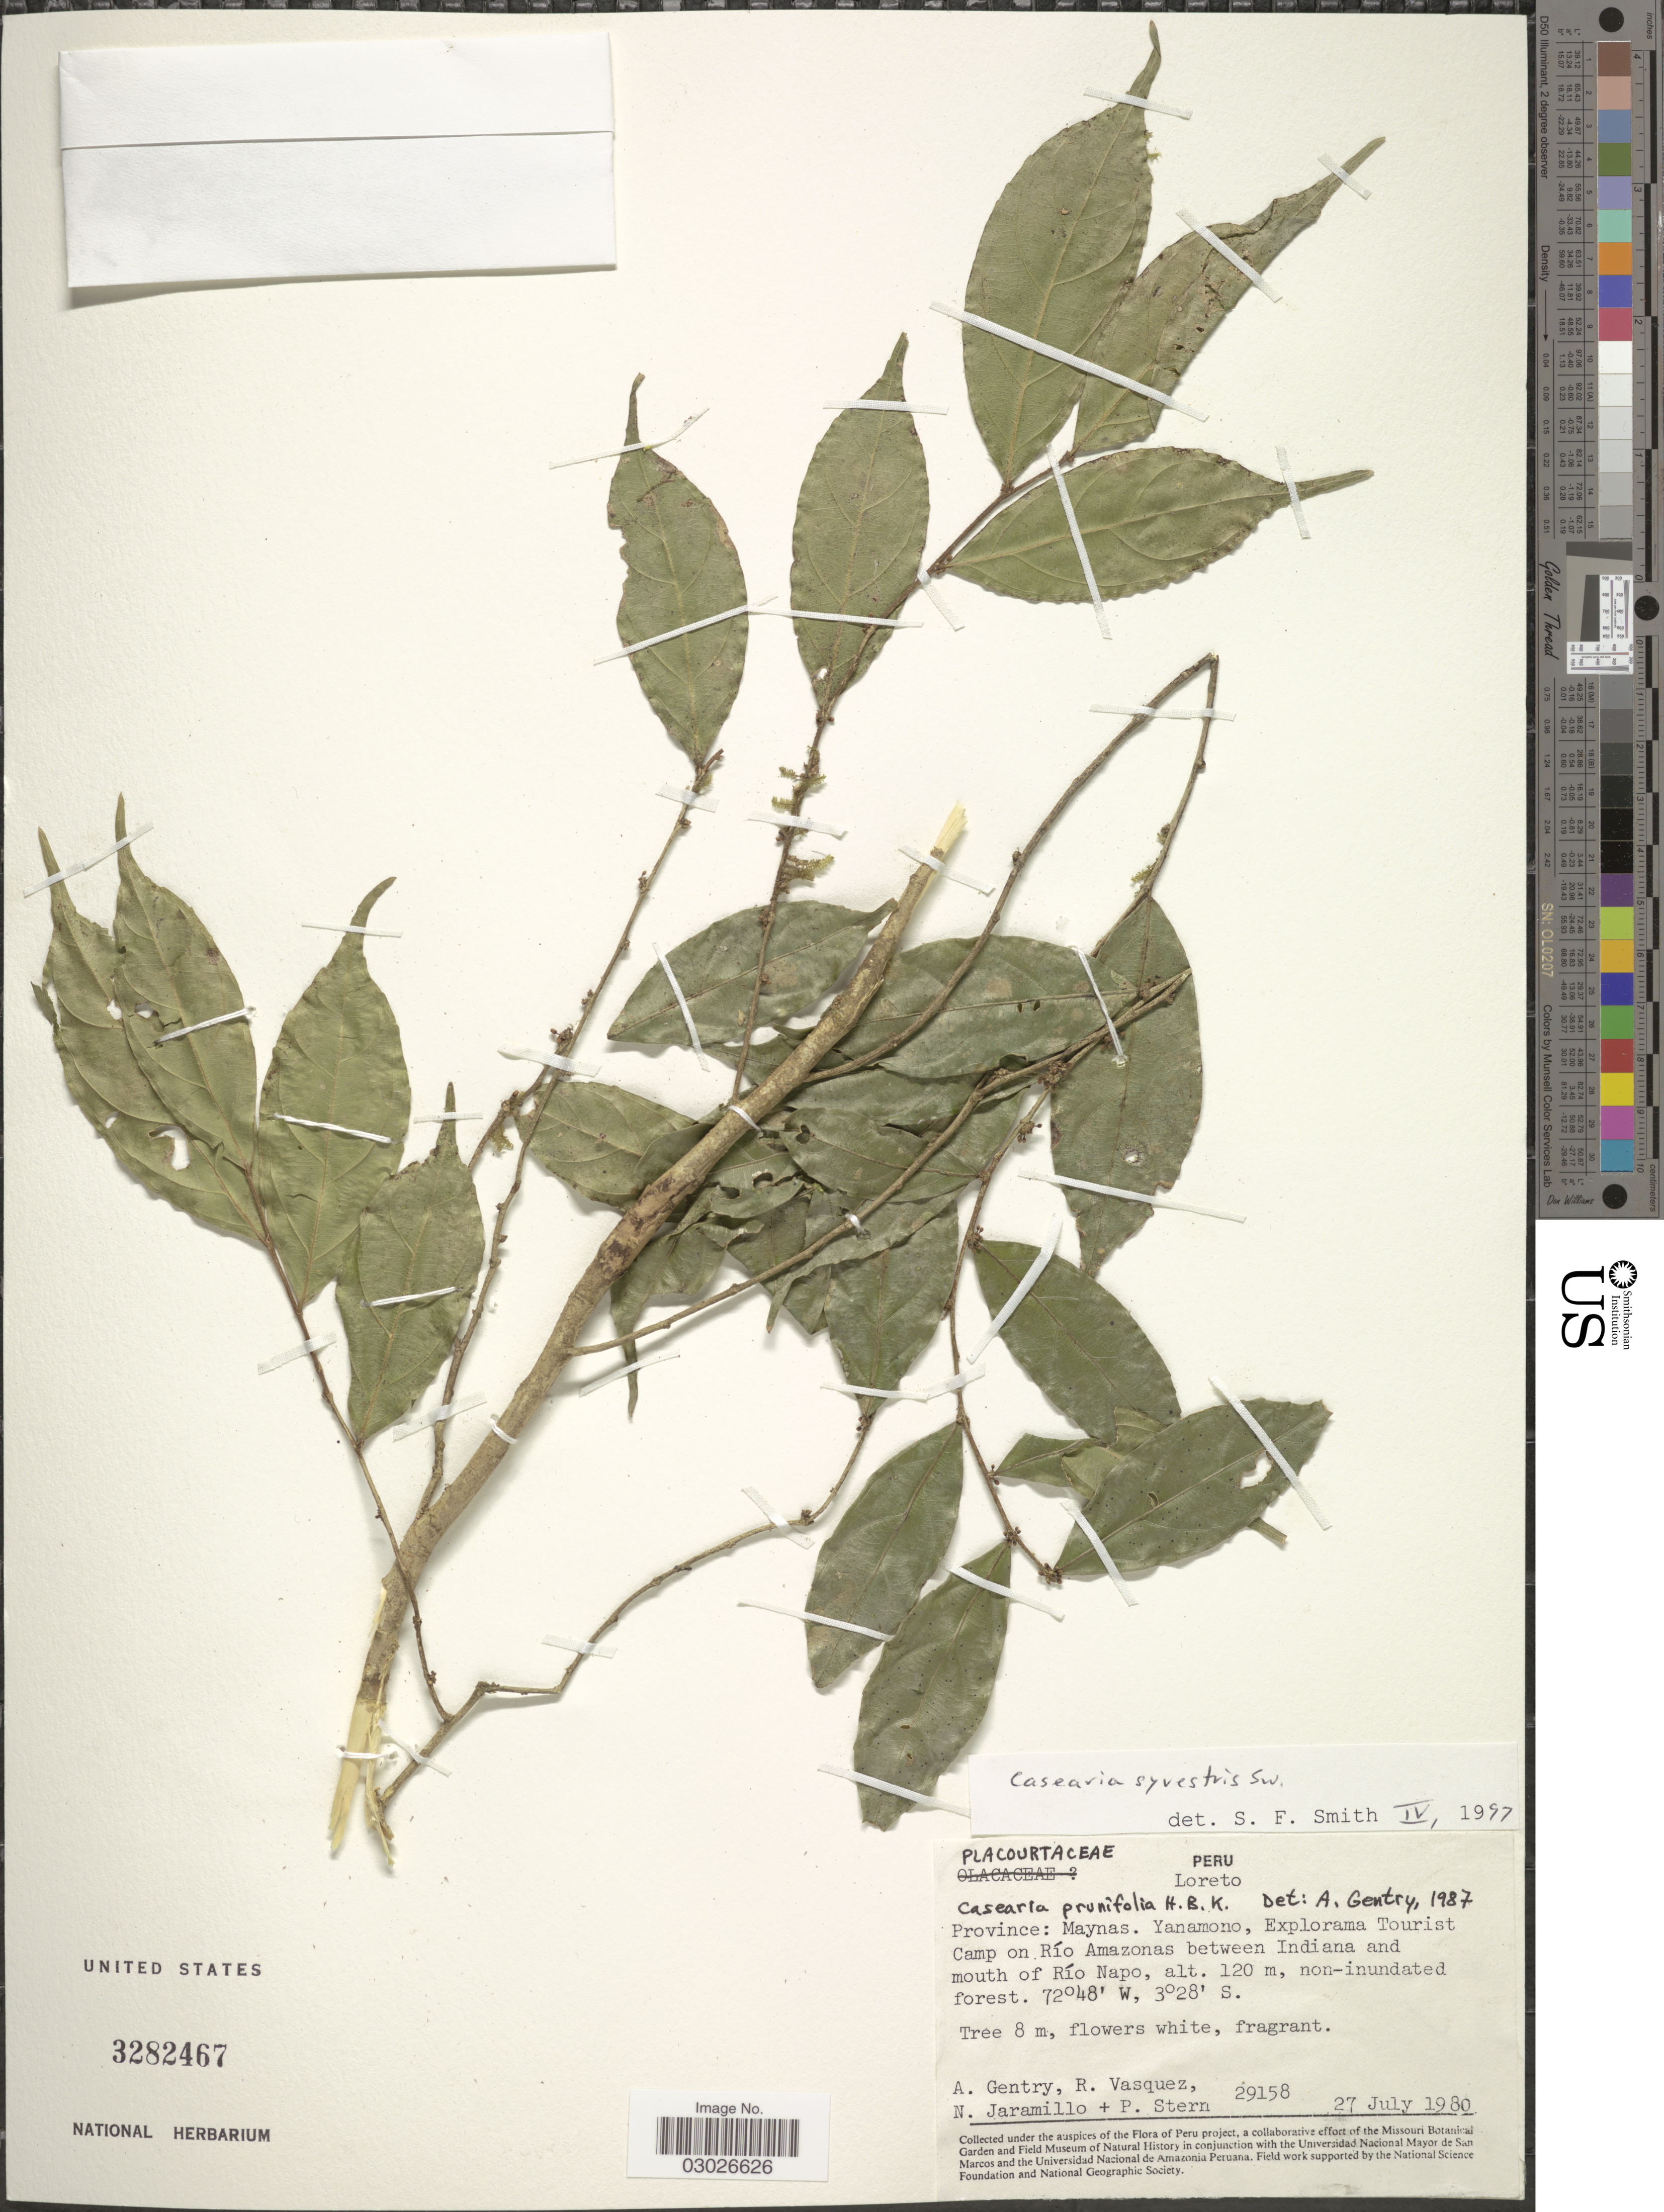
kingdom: Plantae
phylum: Tracheophyta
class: Magnoliopsida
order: Malpighiales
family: Salicaceae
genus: Casearia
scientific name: Casearia sylvestris var. sylvestris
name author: Sw.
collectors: A. H. Gentry, R. Vasquez, N. Jaramillo & P. Stern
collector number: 29158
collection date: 1980-07-27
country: Peru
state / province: Loreto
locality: Province: Maynas, Yanamono, Explorama Tourist Camp in Rïo Amazonas between Indiana and mouth of Río Napo.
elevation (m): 120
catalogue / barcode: US 3282467